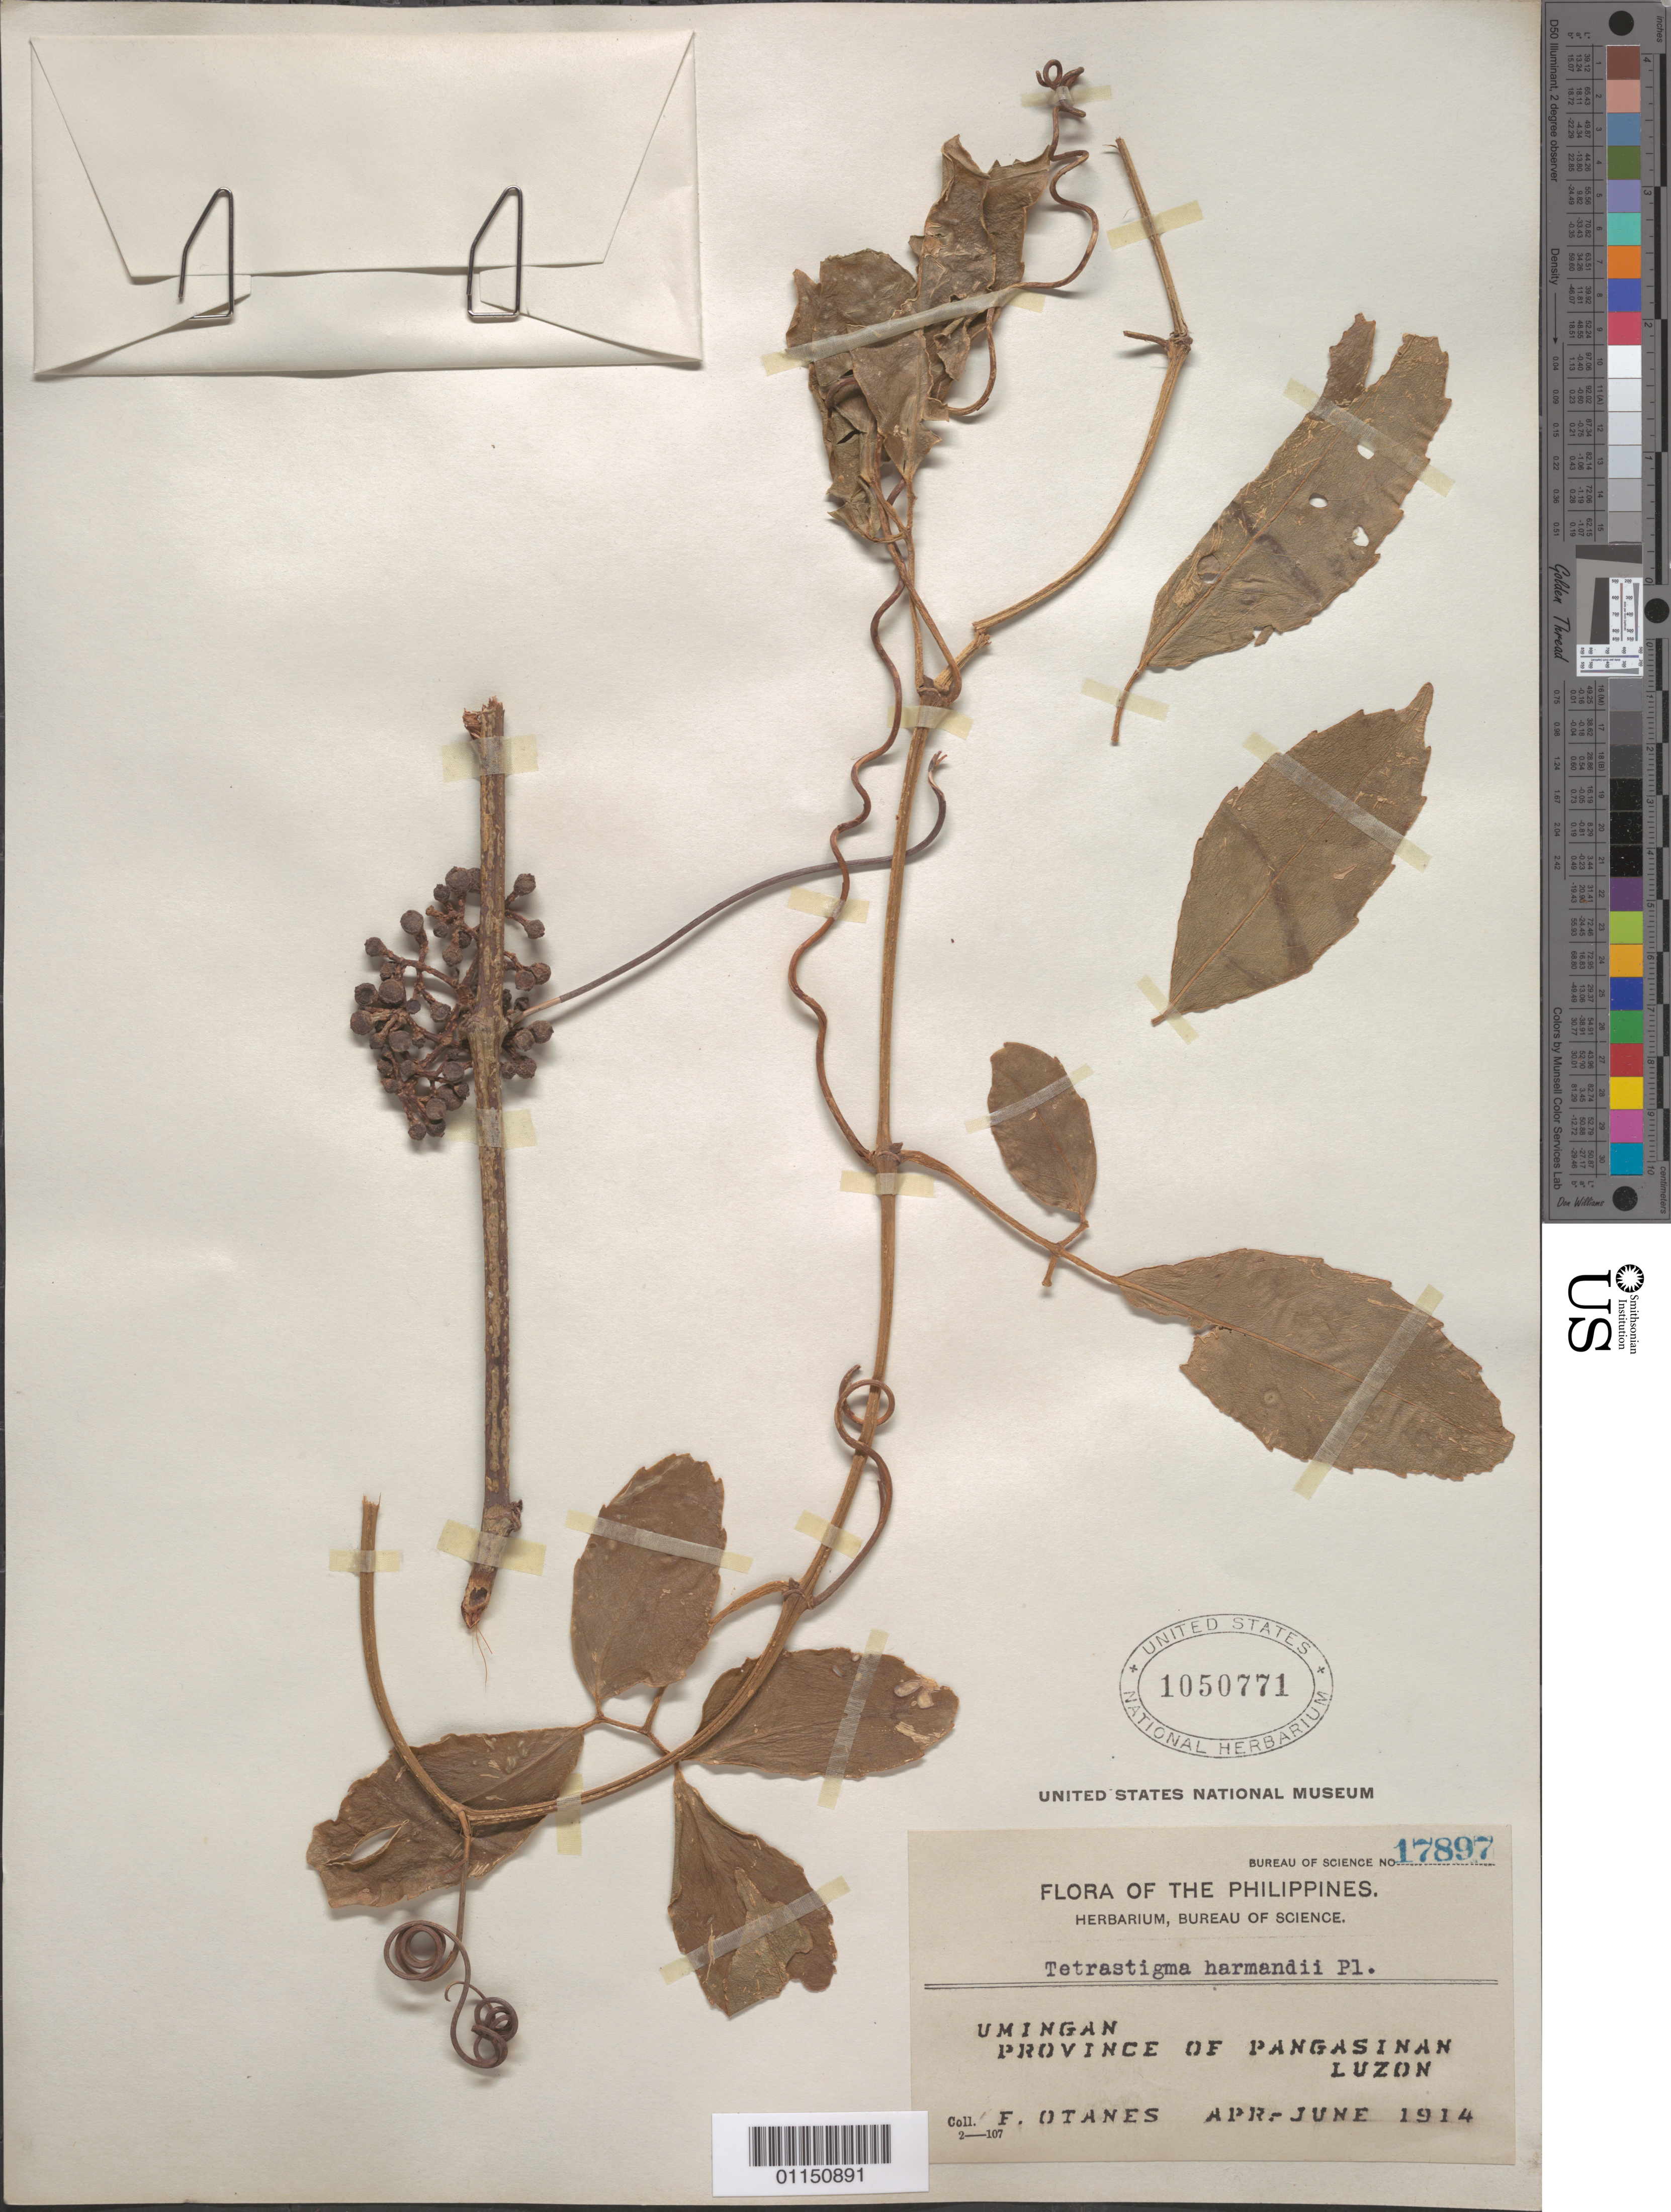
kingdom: Plantae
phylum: Tracheophyta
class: Magnoliopsida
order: Vitales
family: Vitaceae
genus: Tetrastigma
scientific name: Tetrastigma harmandii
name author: Planch.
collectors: F. Q. Otanes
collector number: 17897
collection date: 1914-04/1914-06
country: Philippines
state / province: Ilocos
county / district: Pangasinan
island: Luzon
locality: Umingan. Luzon.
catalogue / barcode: US 1050771